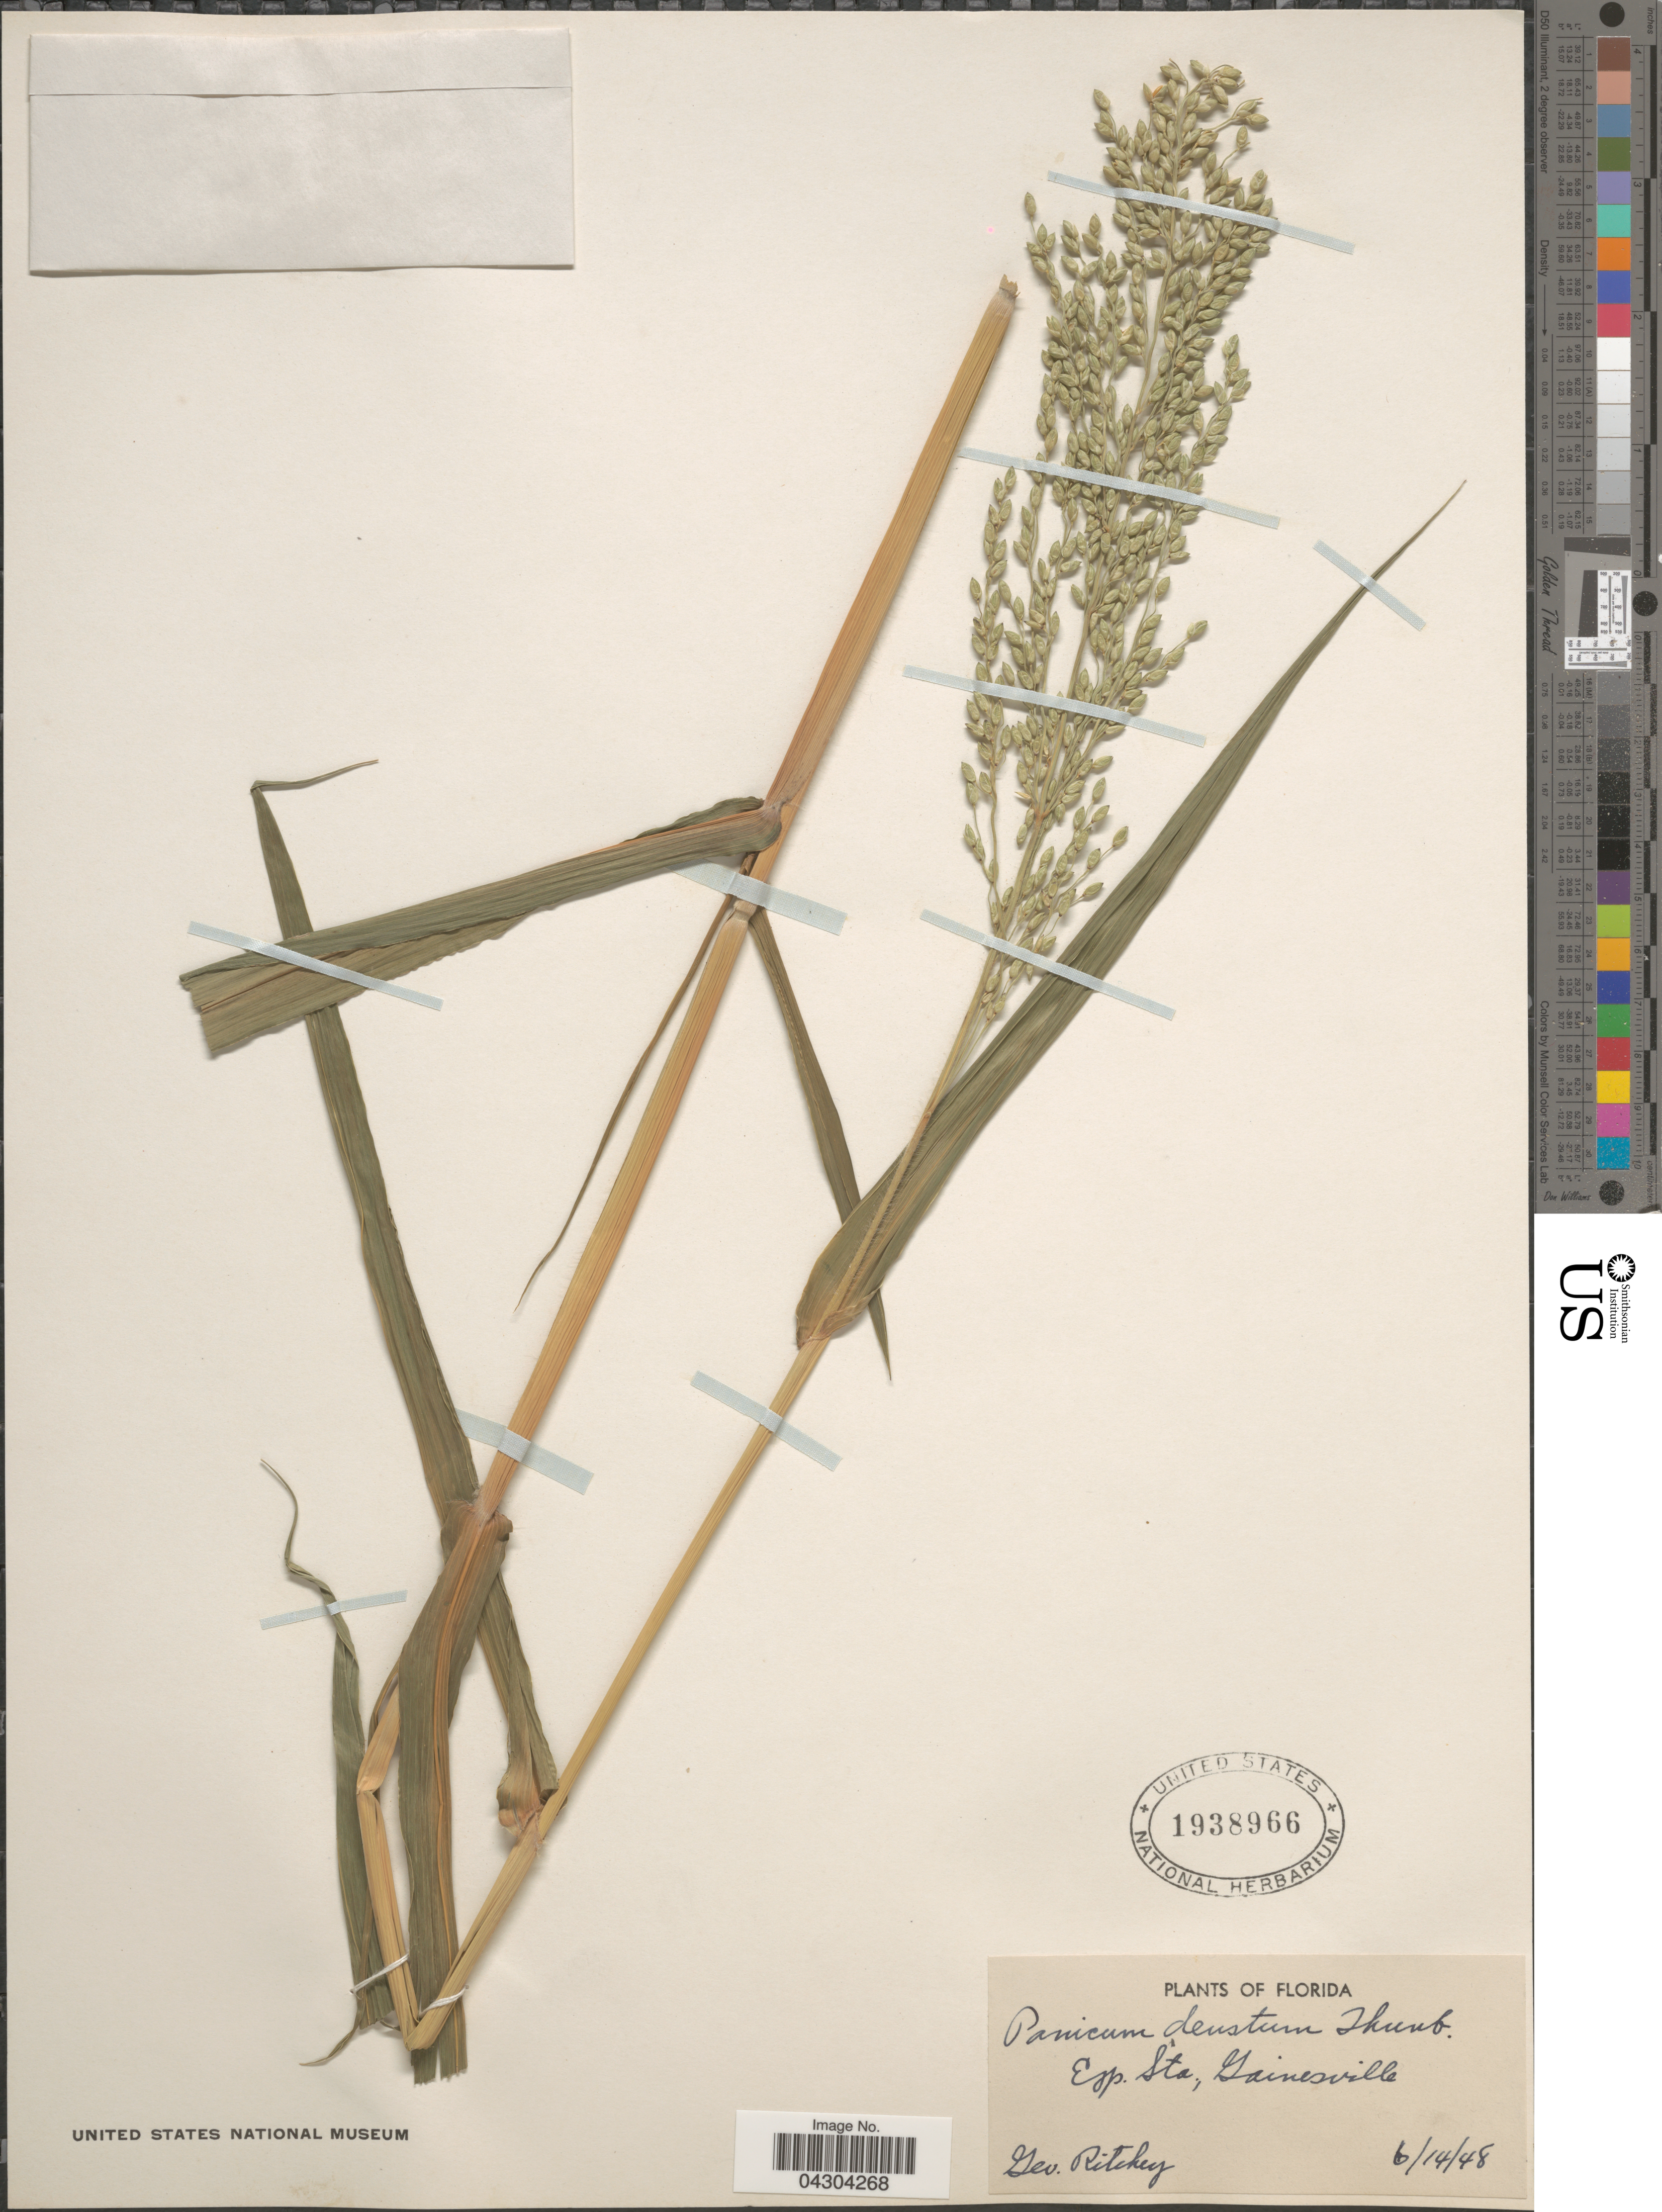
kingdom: Plantae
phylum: Tracheophyta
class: Liliopsida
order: Poales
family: Poaceae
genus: Panicum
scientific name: Panicum deustum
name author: Thunb.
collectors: G. Ritchey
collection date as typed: Transcribed d/m/y: 14/6/48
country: United States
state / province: Florida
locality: Exp. Sta., Gainesville.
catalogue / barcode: US 1938966